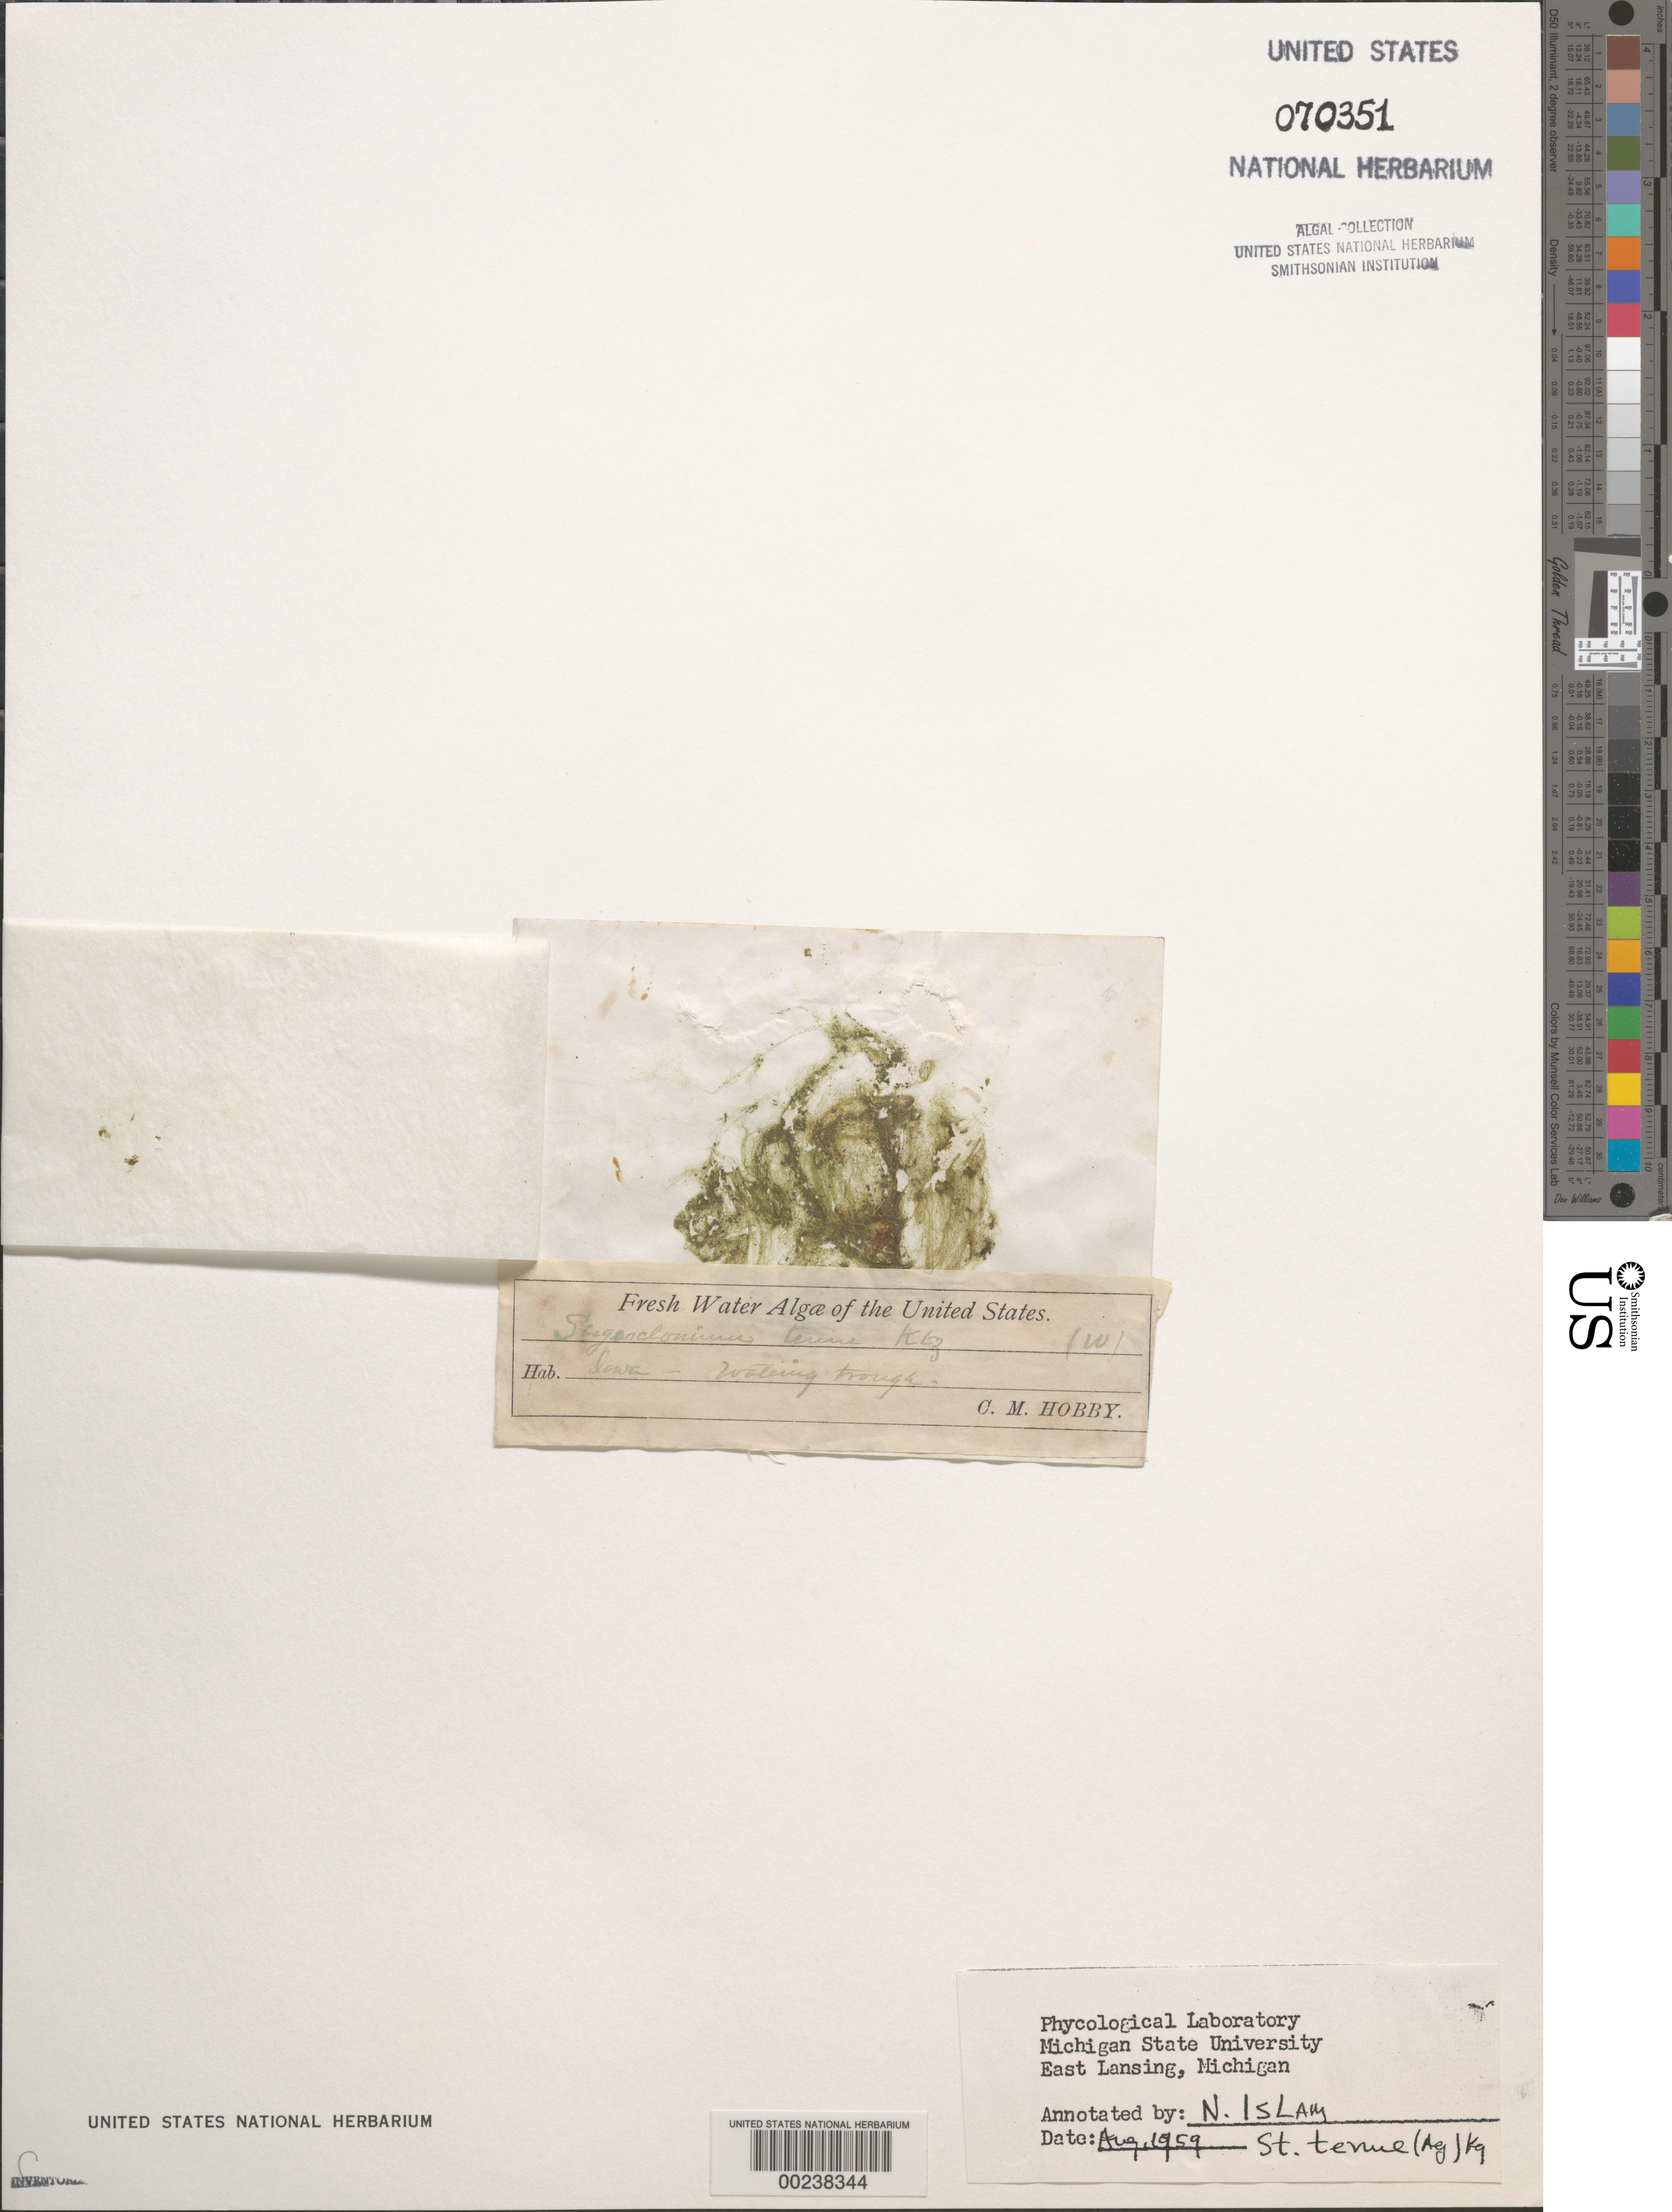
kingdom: Plantae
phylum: Chlorophyta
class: Chlorophyceae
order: Chaetophorales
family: Chaetophoraceae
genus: Stigeoclonium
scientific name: Stigeoclonium tenue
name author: (C. Agardh) Kütz.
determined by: Islam, N.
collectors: C. Hobby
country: United States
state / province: Iowa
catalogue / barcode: US 70351